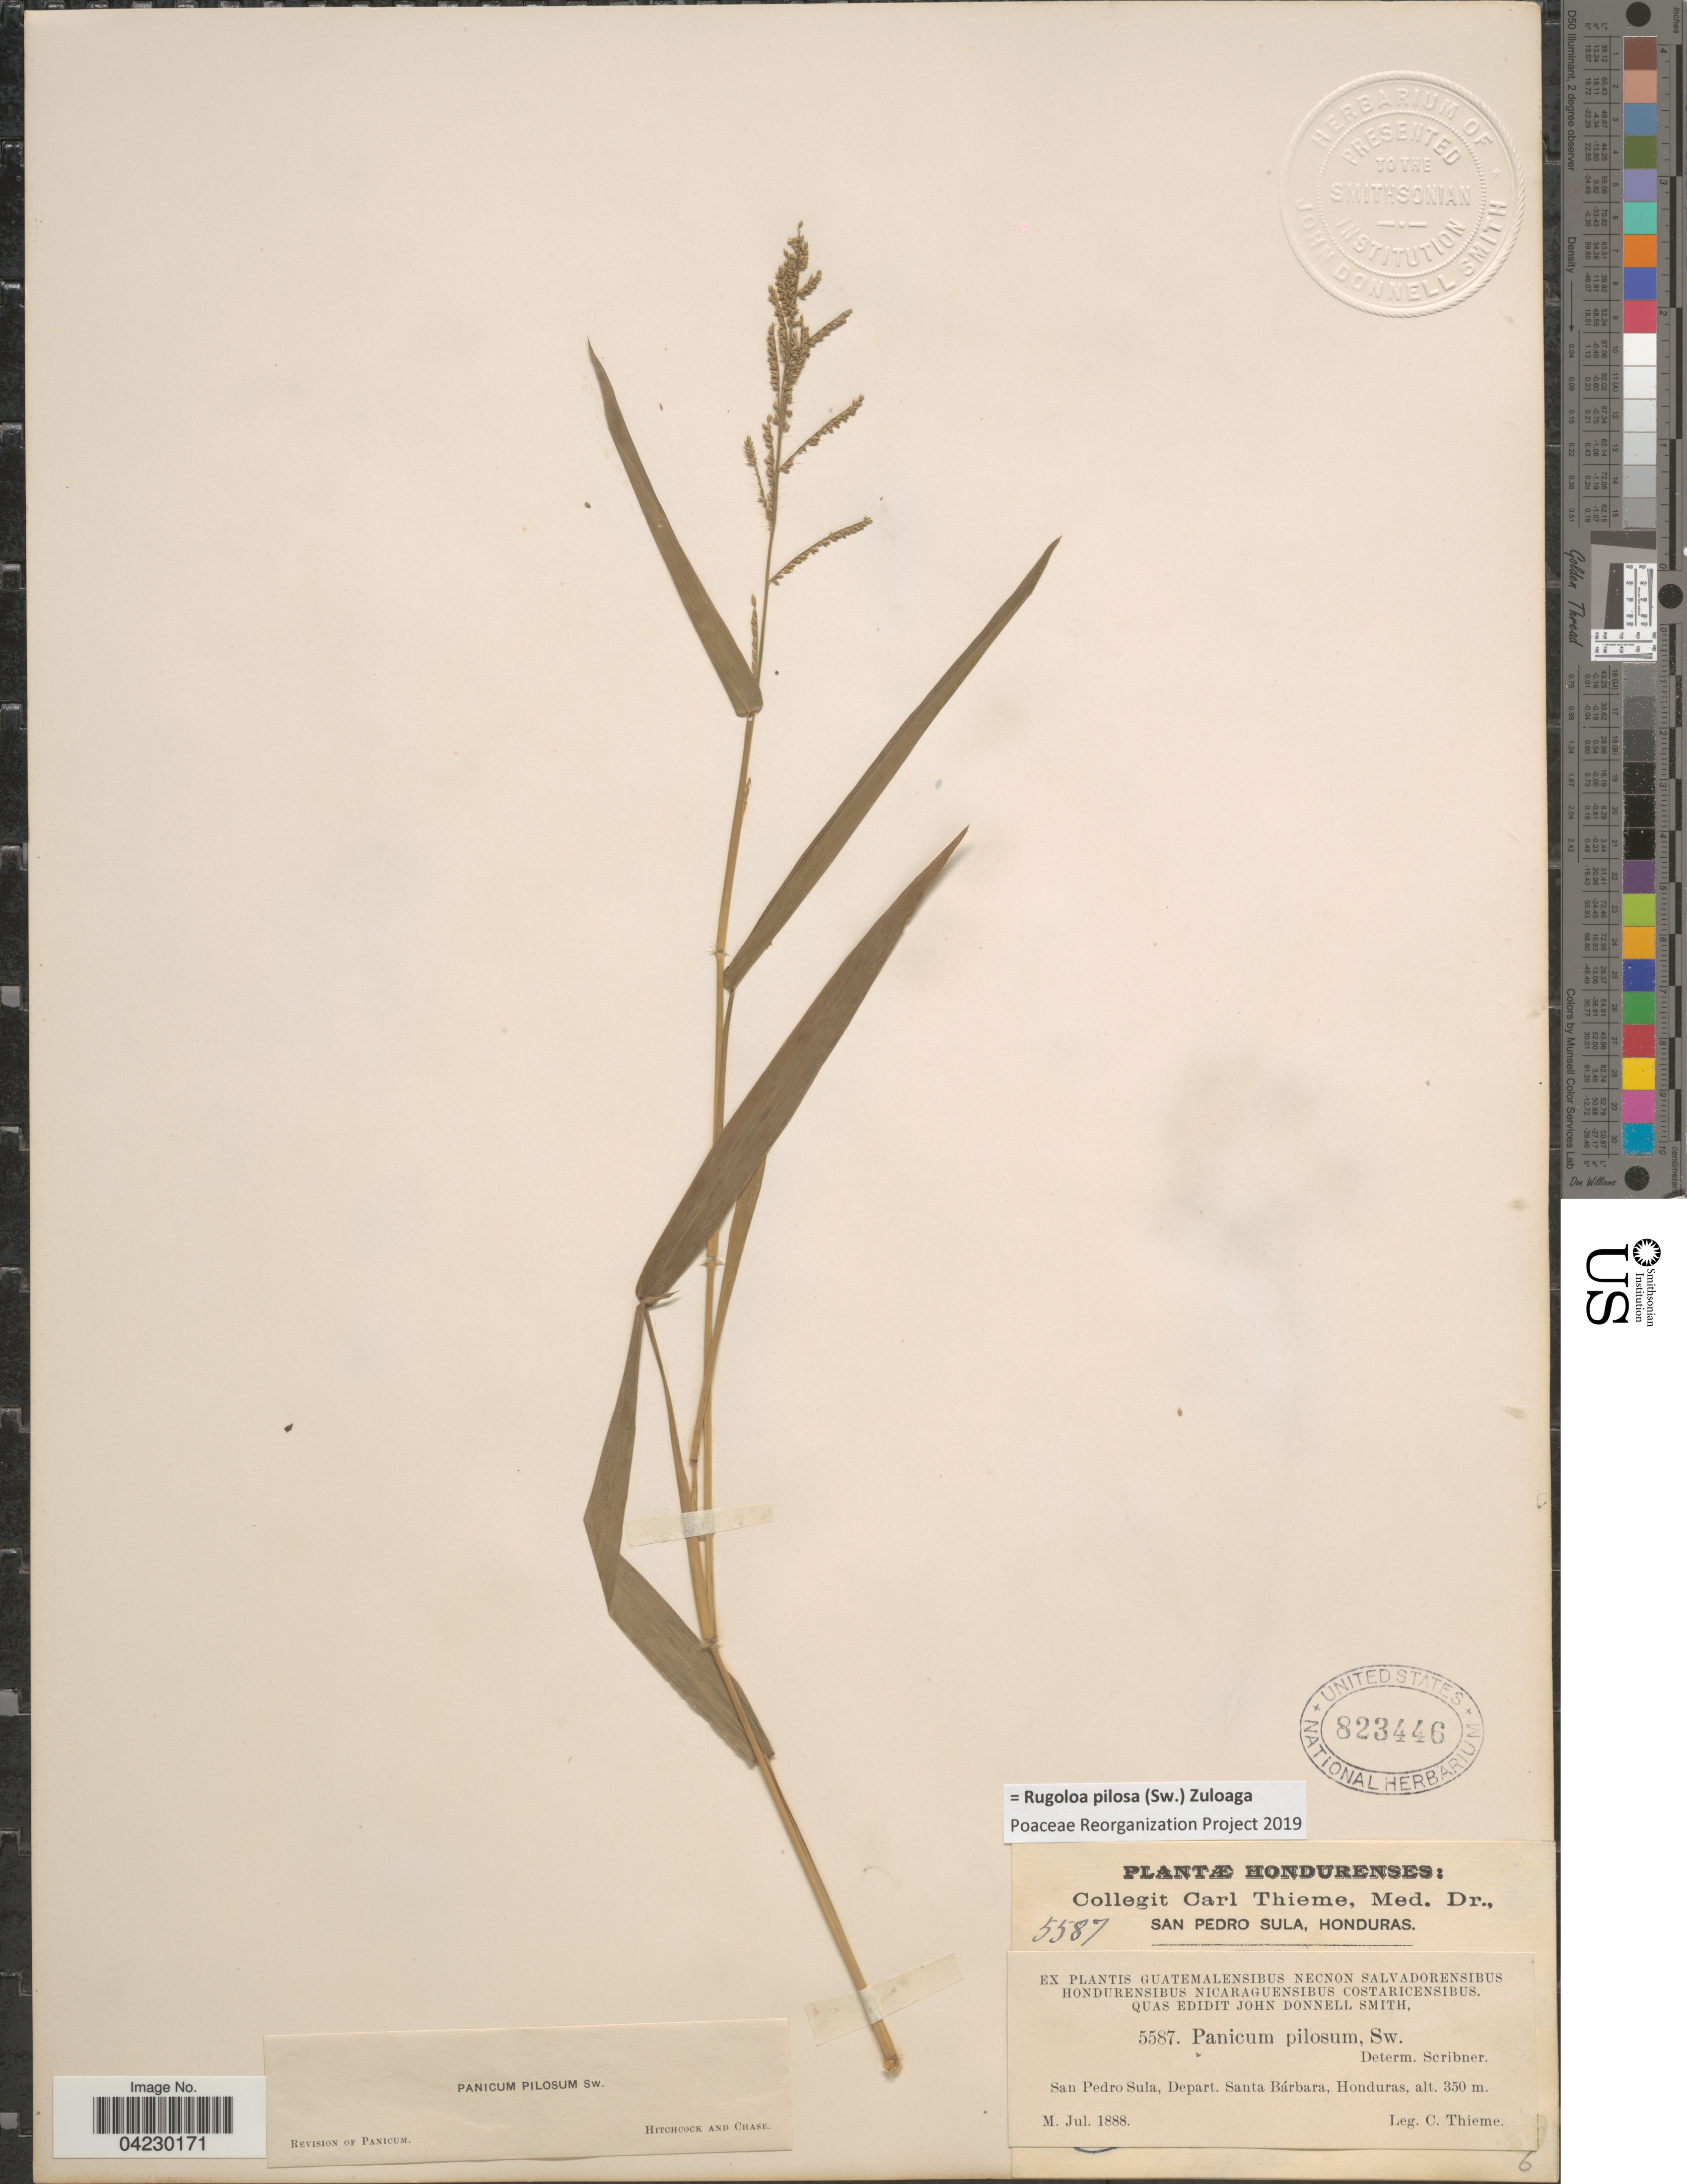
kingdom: Plantae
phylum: Tracheophyta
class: Liliopsida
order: Poales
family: Poaceae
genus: Rugoloa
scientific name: Rugoloa pilosa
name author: (Sw.) Zuloaga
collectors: C. Thieme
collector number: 5587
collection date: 1888-07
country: Honduras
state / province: Santa Barbara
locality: San Pedro Sula, Depart. Santa Bárbara.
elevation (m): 350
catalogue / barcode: US 823446